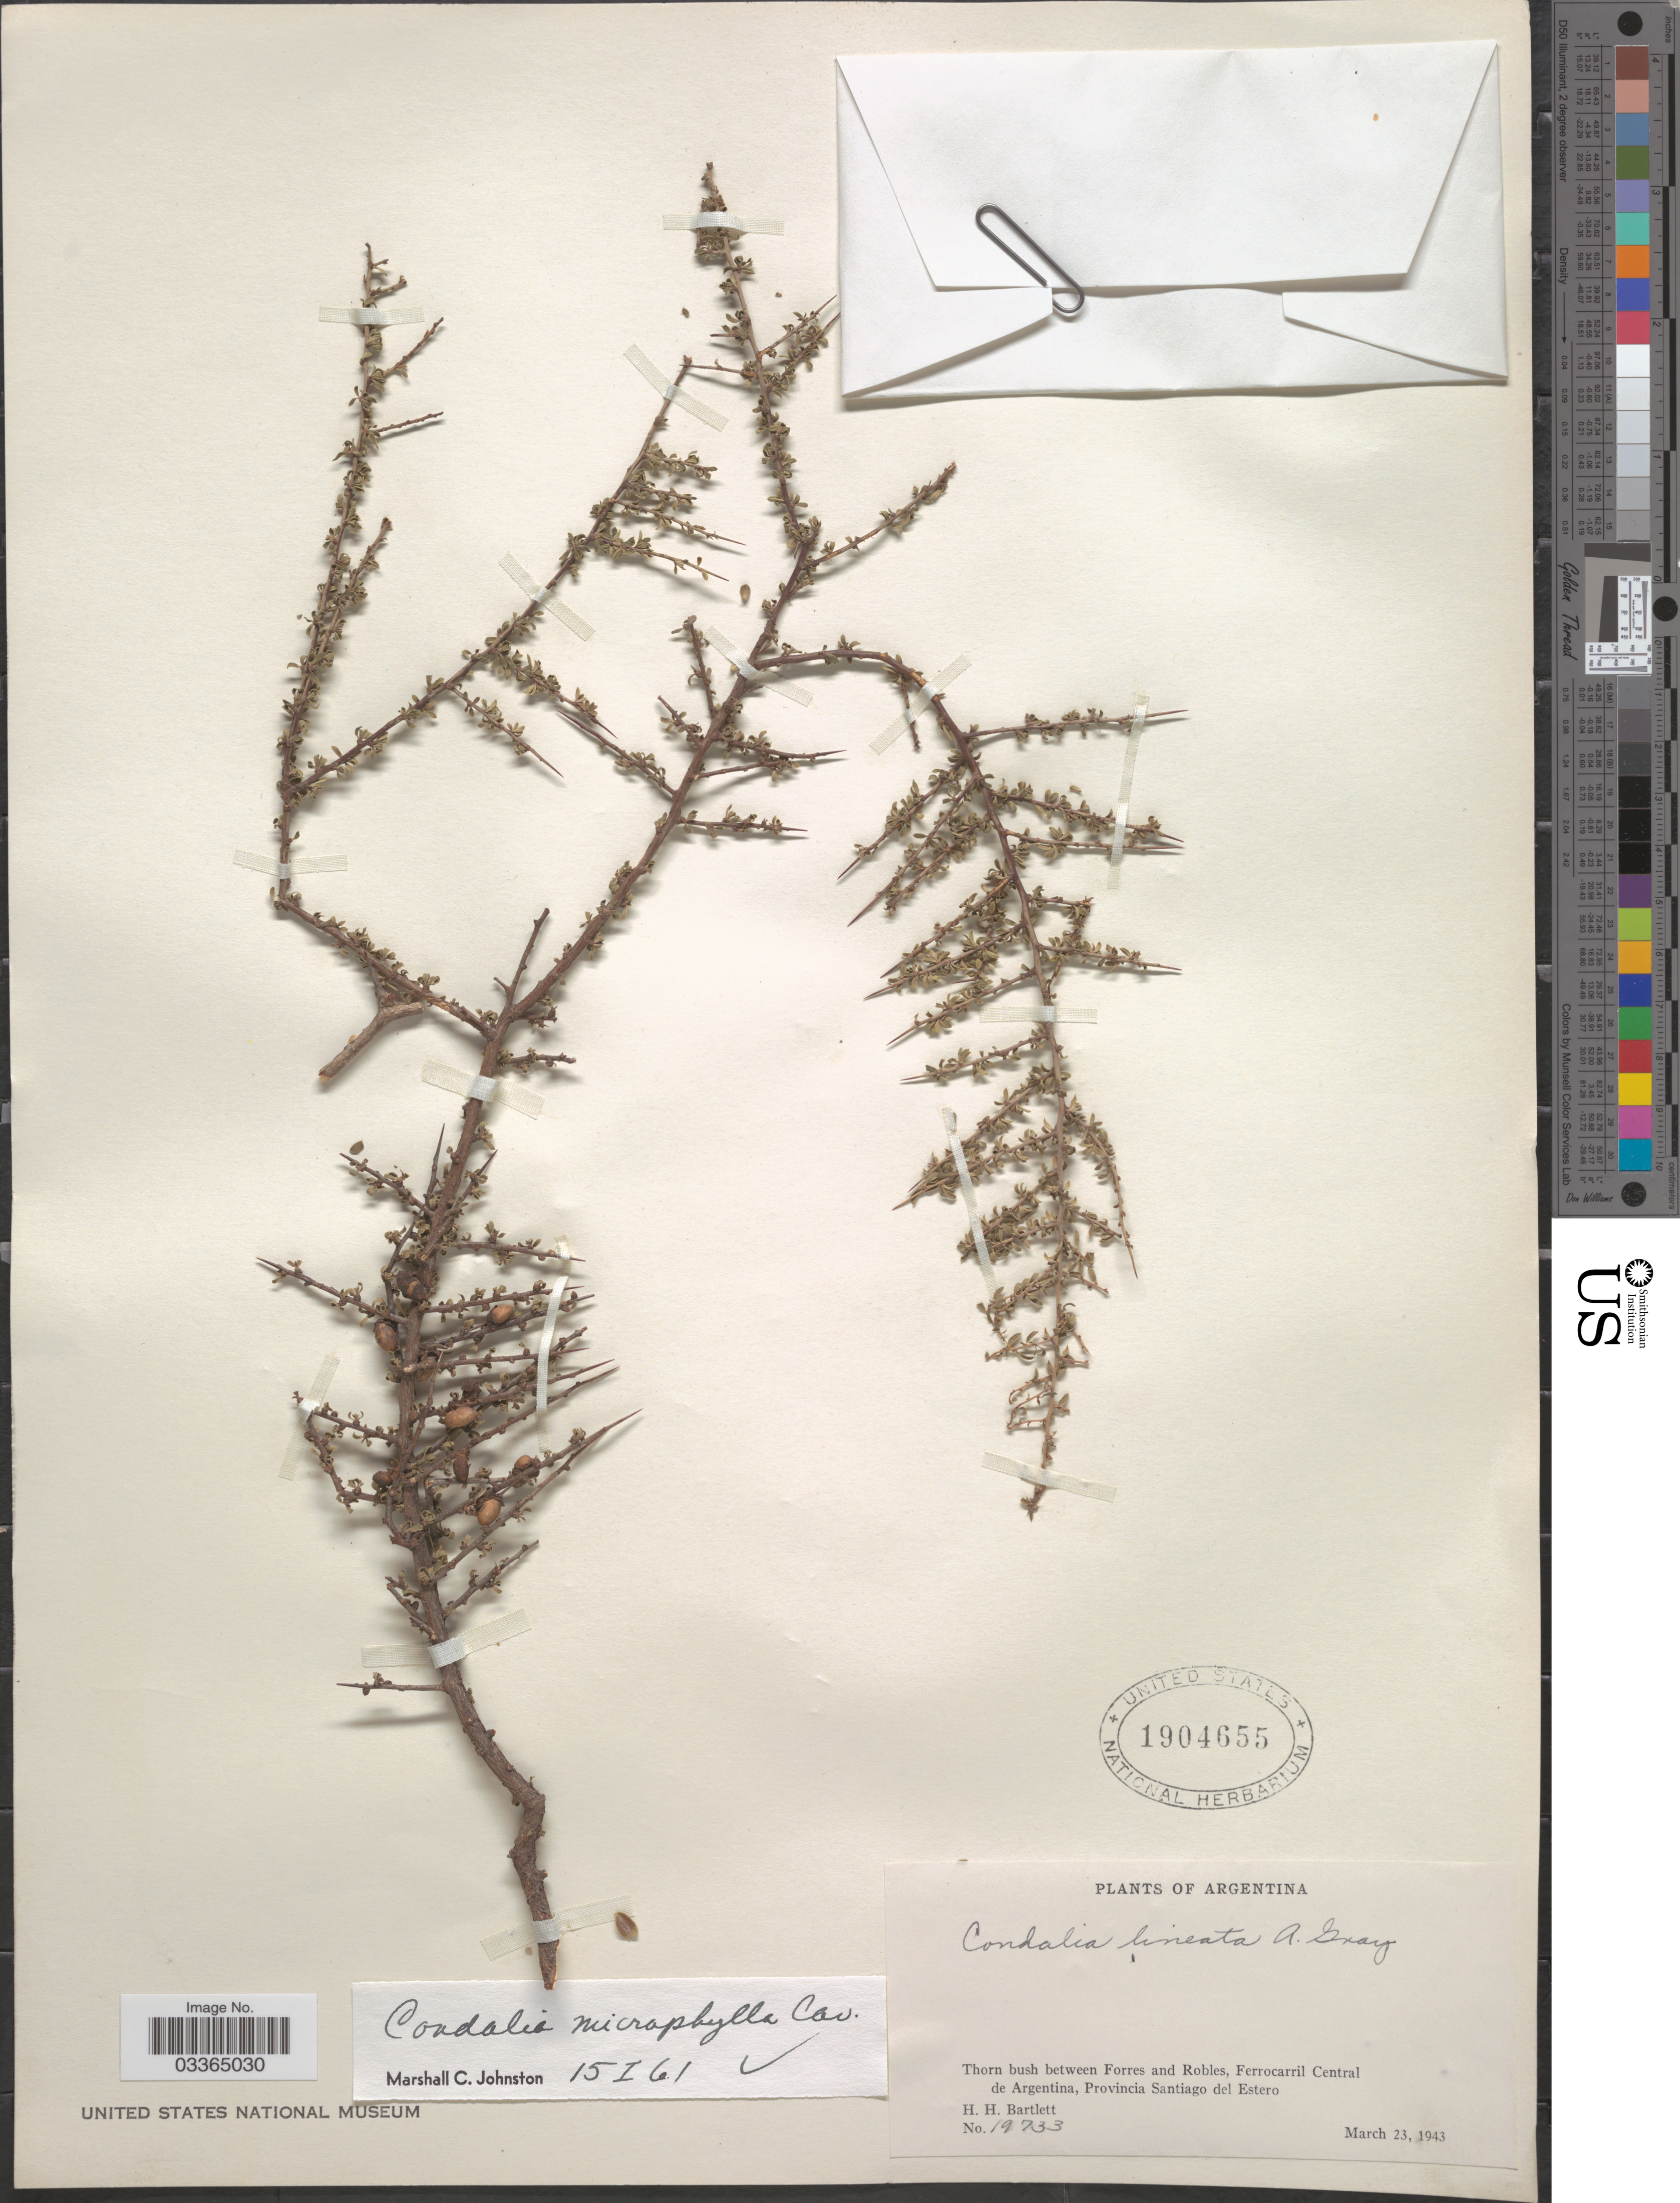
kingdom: Plantae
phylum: Tracheophyta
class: Magnoliopsida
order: Rosales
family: Rhamnaceae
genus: Condalia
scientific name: Condalia microphylla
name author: Cav.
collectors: H. H. Bartlett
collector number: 19733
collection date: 1943-03-23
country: Argentina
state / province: Santiago del Estero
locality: Thorn bush between Forres and Robles, Ferrocarril Central de Argentina.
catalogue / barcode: US 1904655